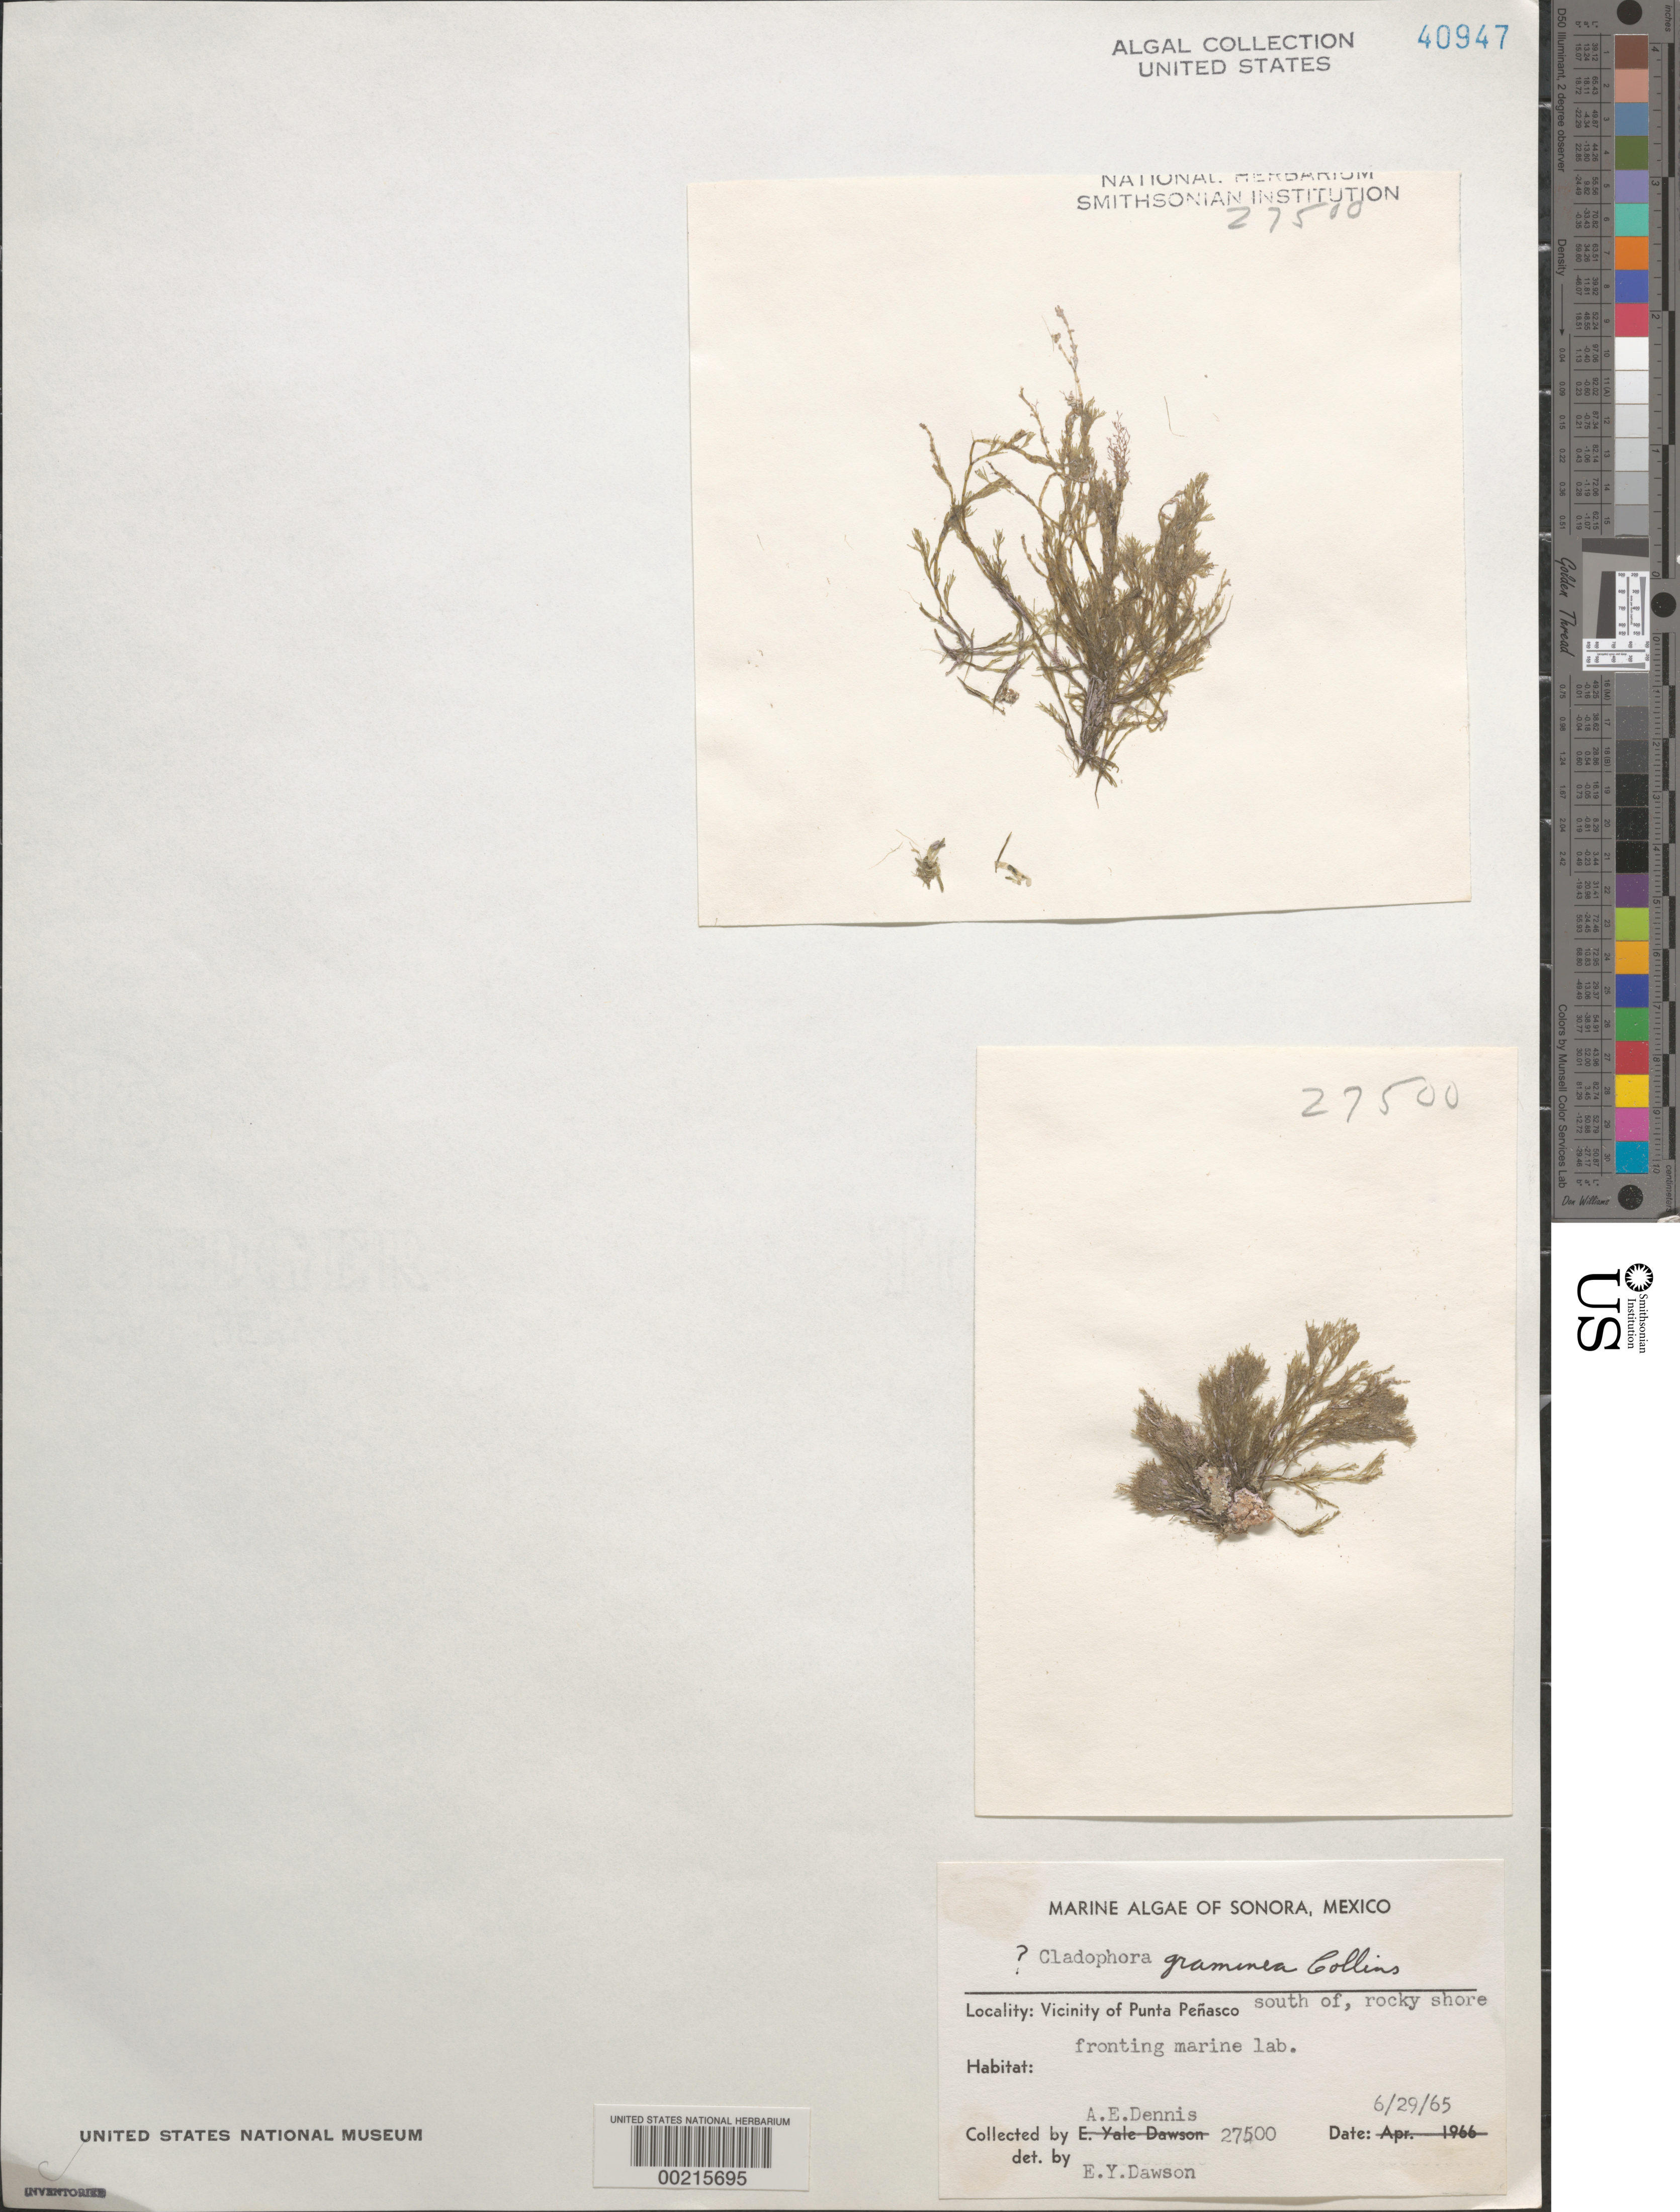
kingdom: Plantae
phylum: Chlorophyta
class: Ulvophyceae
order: Cladophorales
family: Cladophoraceae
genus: Cladophora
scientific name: Cladophora graminea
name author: Collins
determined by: Dawson, E. Y.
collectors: A. Dennis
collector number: EYD 27500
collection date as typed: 29 Jun 1965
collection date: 1965-06-29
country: Mexico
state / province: Sonora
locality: Marine laboratory shore south of punta penasco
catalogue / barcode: US 40947